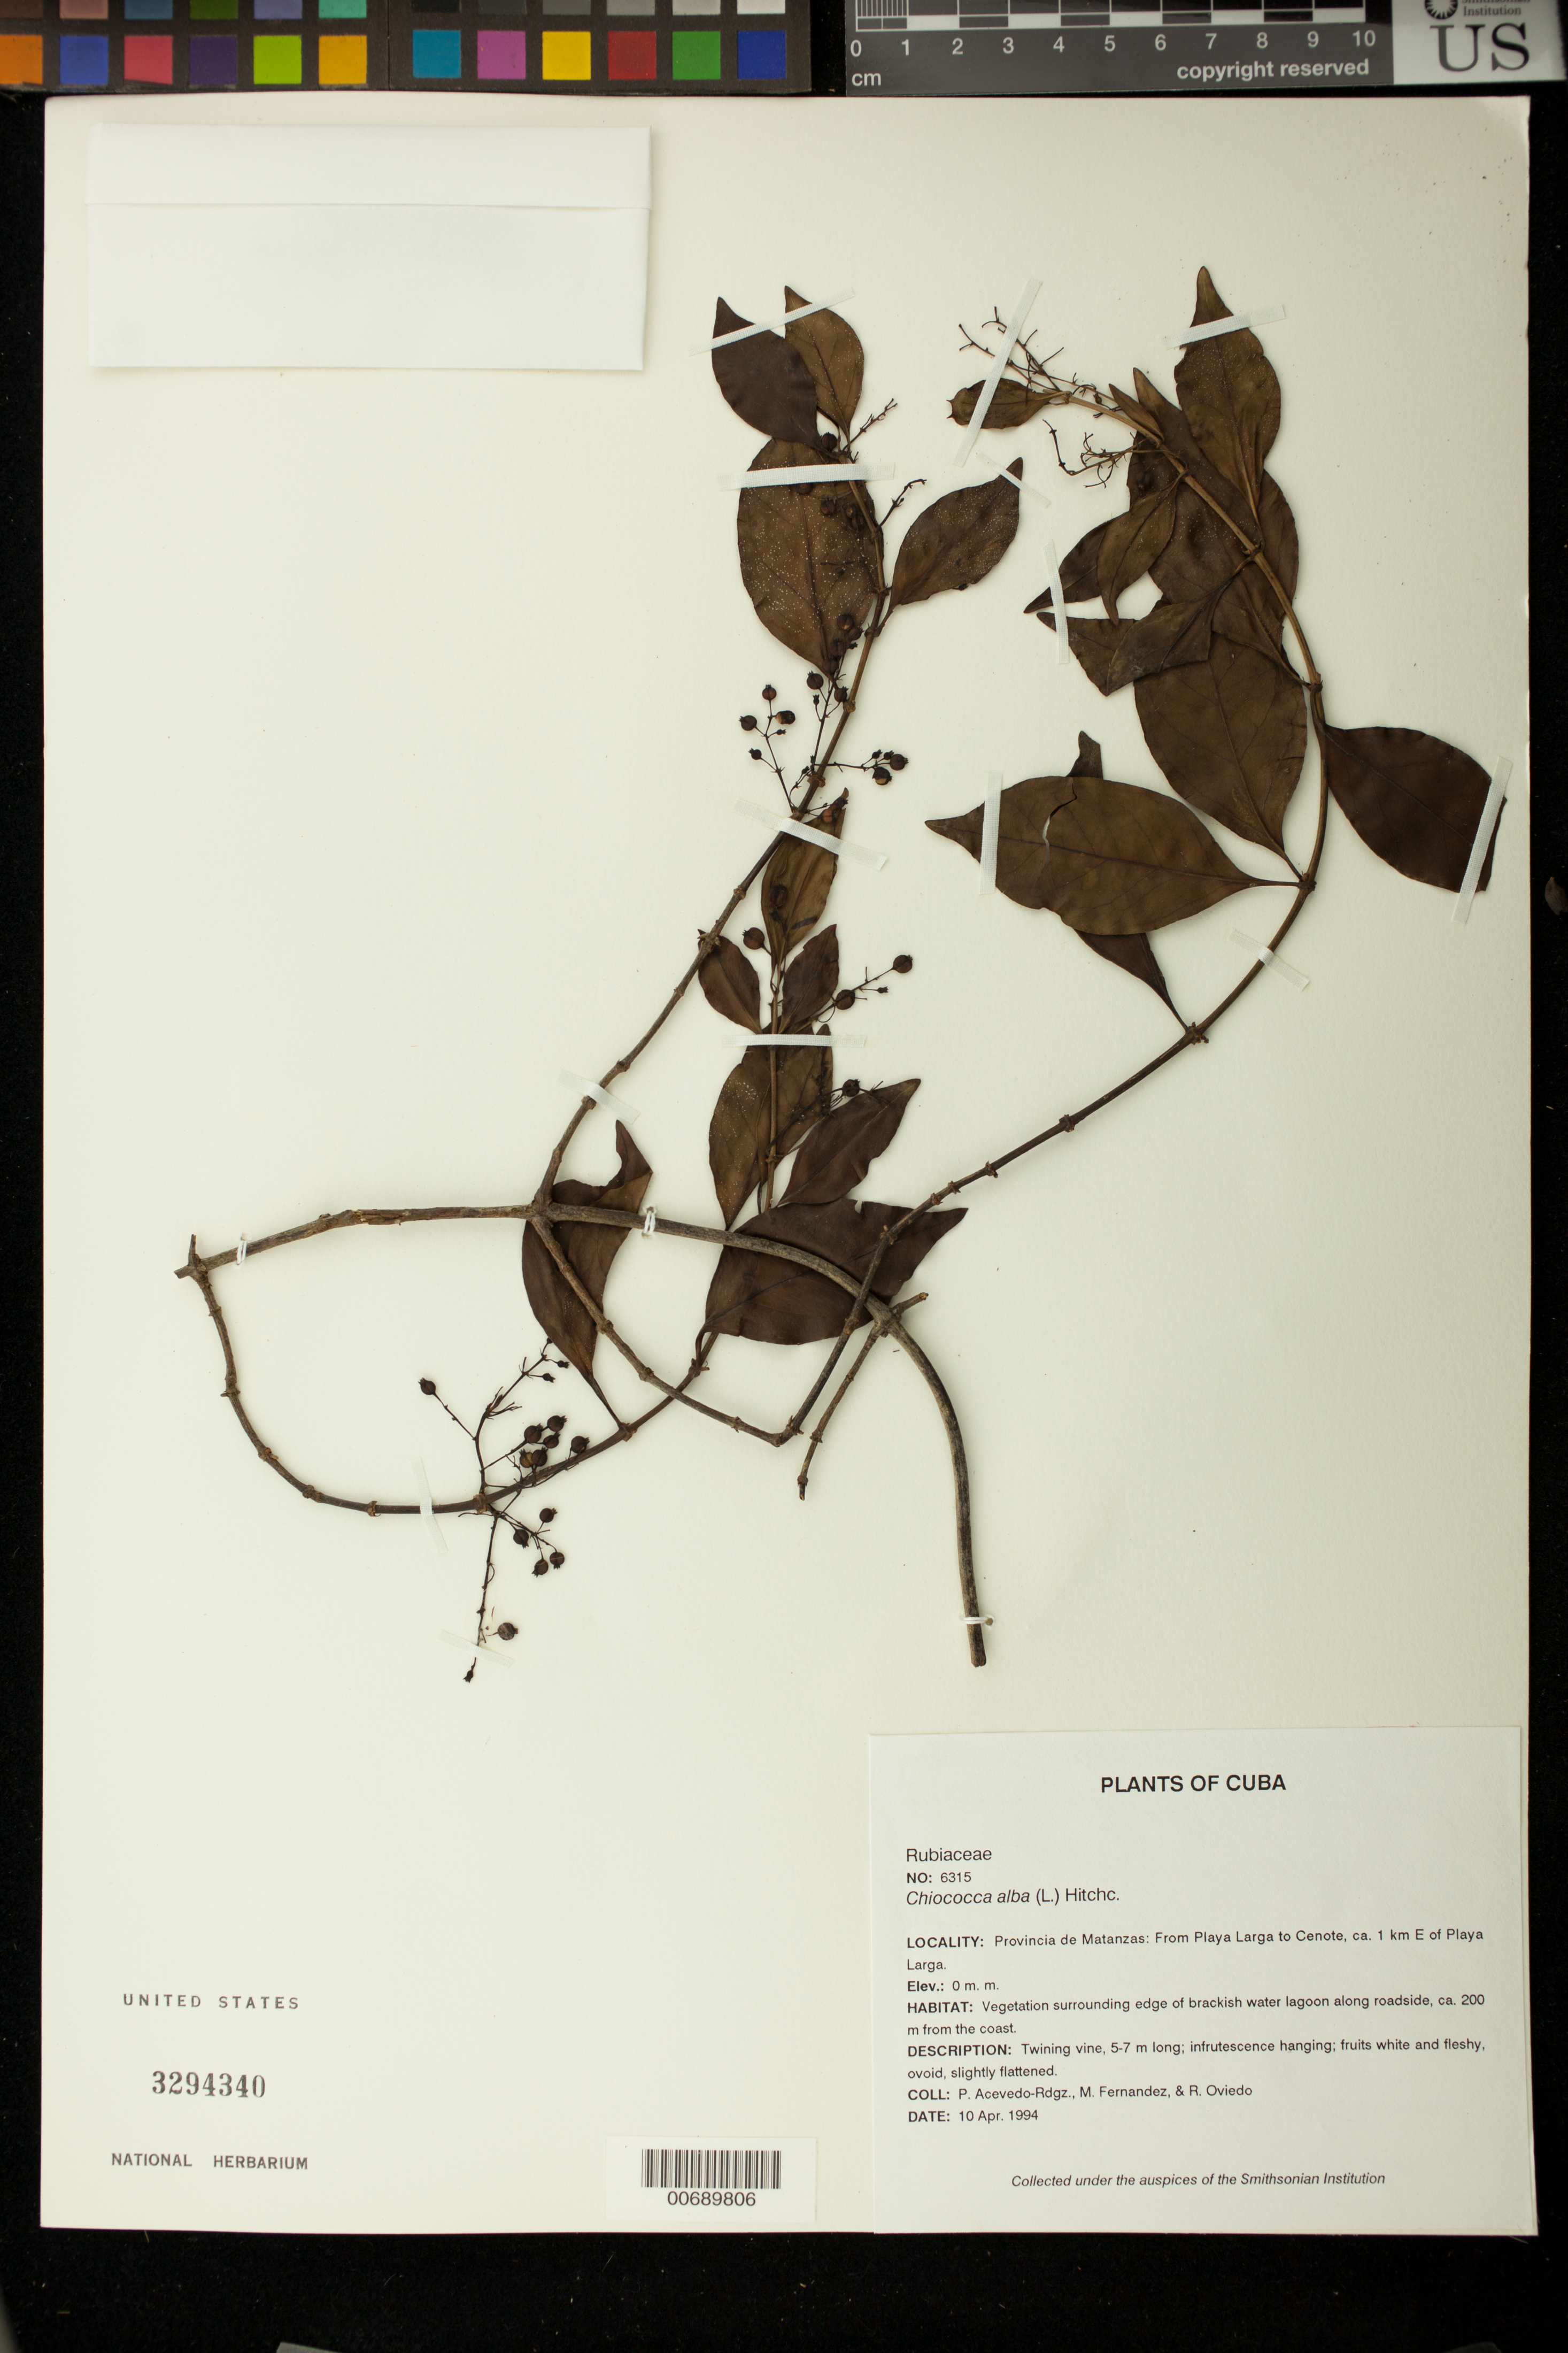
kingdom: Plantae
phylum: Tracheophyta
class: Magnoliopsida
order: Gentianales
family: Rubiaceae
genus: Chiococca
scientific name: Chiococca alba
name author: (L.) Hitchc.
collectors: P. Acevedo-Rodr., M. Fernández & R. Oviedo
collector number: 6315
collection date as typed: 10 Apr 1994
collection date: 1994-04-10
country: Cuba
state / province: Matanzas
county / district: Municipio de Ciénaga de Zapata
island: Cuba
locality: From Playa Larga to Cenote, ca 1 km E of Playa Larga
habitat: Vegetation surrounding edge of brackish water lagoon along roadside, ca. 200 m from the coast.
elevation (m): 0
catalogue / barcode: US 3294340